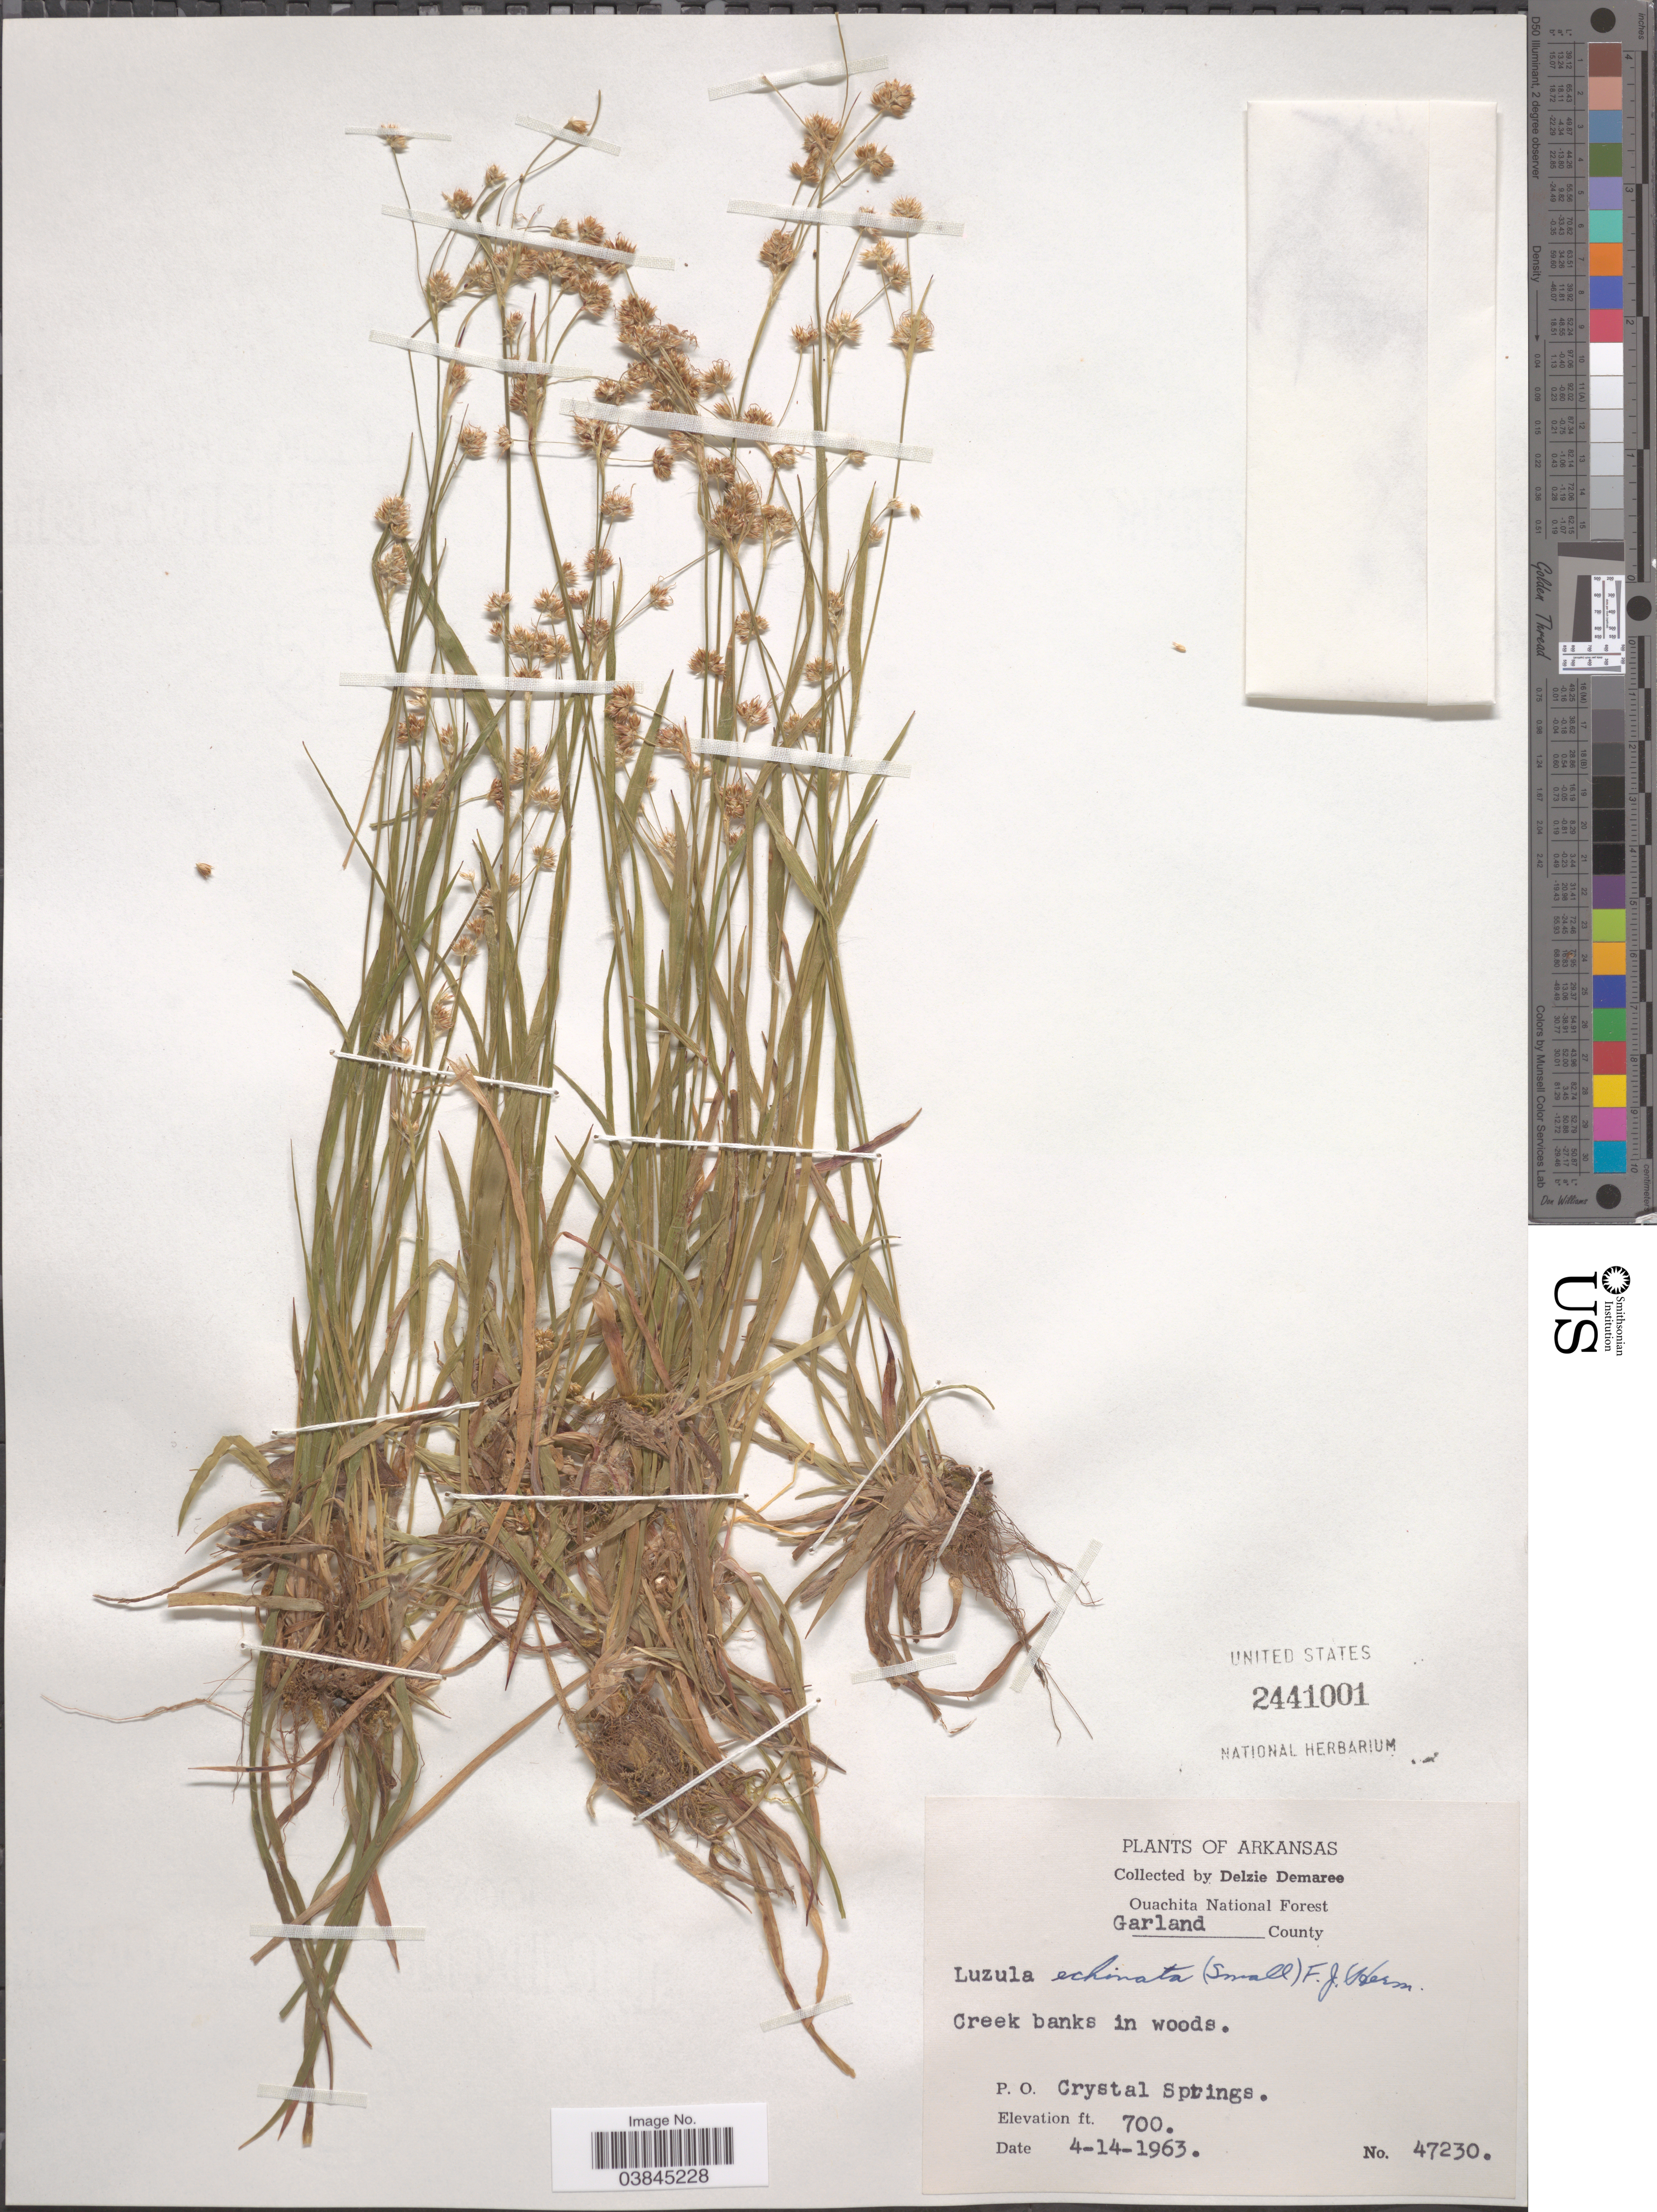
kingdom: Plantae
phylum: Tracheophyta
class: Liliopsida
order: Poales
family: Juncaceae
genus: Luzula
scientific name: Luzula campestris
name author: (L.) DC.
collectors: D. Demaree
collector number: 47230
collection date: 1963-04-14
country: United States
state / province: Arkansas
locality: Ouachita National Forest. Garland County. P. O. Crystal Springs.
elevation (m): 213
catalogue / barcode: US 2441001